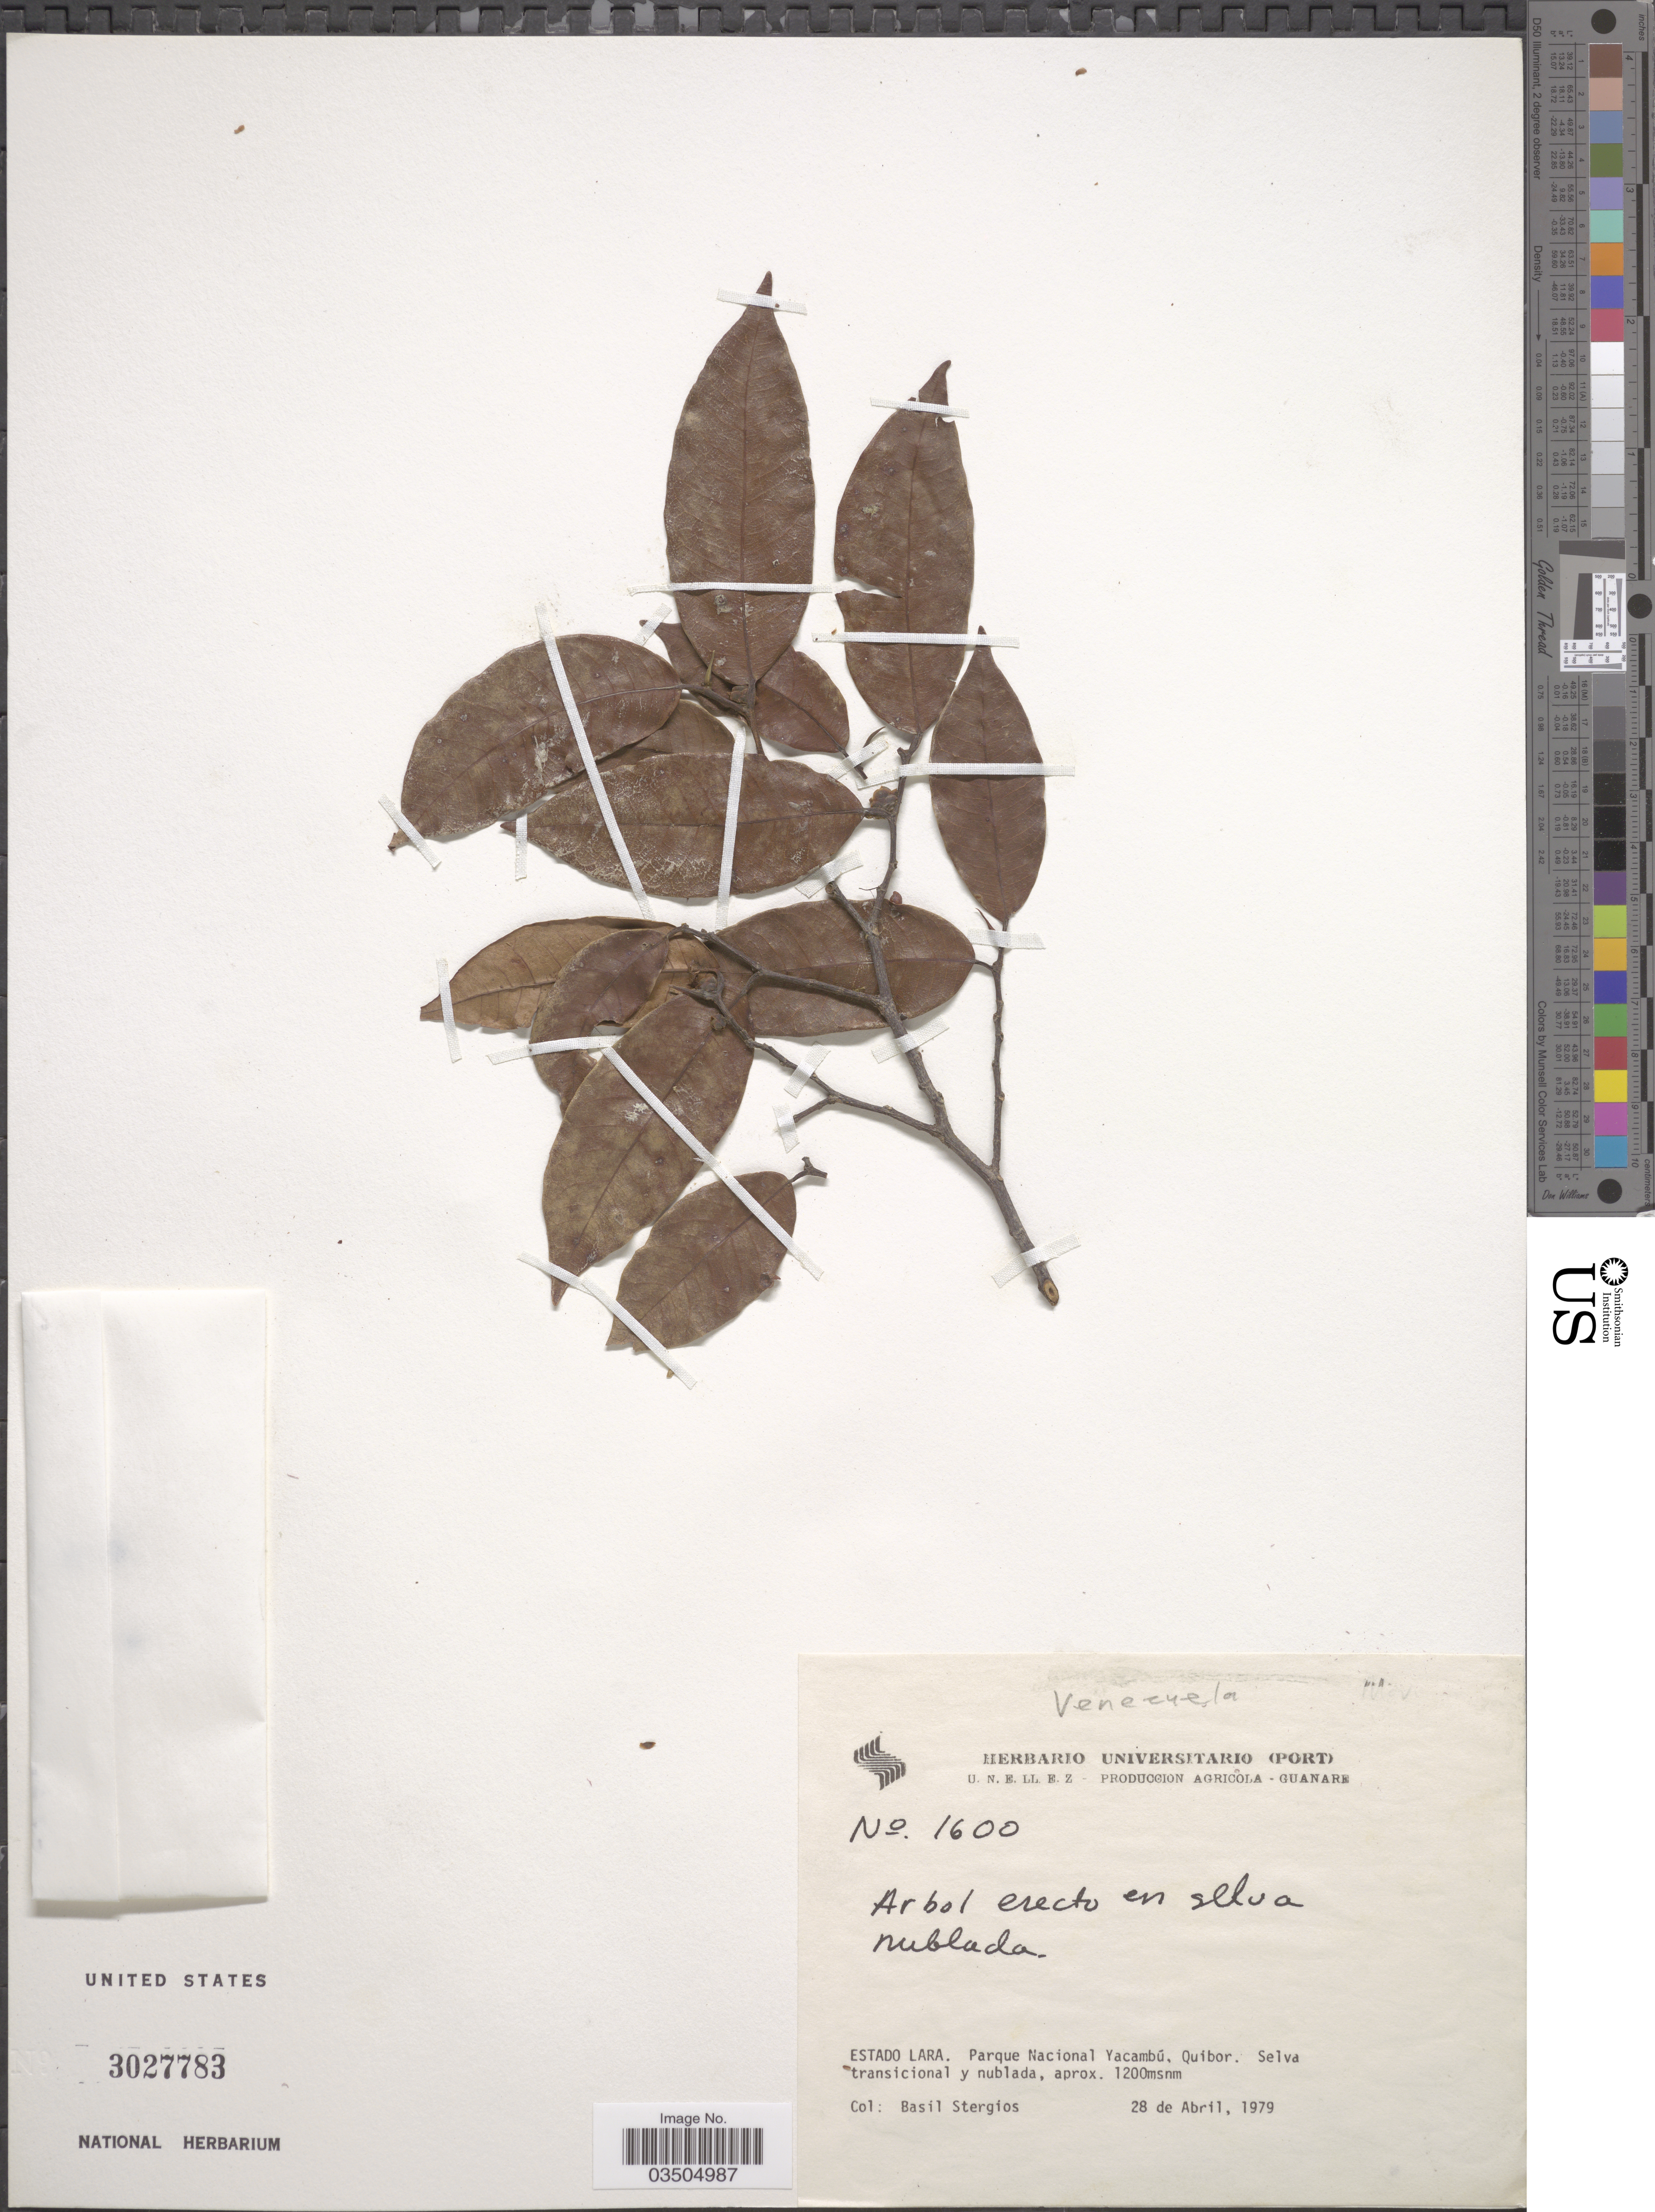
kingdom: Plantae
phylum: Tracheophyta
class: Magnoliopsida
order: Proteales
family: Proteaceae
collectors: B. G. Stergios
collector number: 1600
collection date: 1979-04-28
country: Venezuela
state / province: Lara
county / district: Jiménez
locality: Parque Nacional Yacambú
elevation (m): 1200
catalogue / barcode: US 3027783